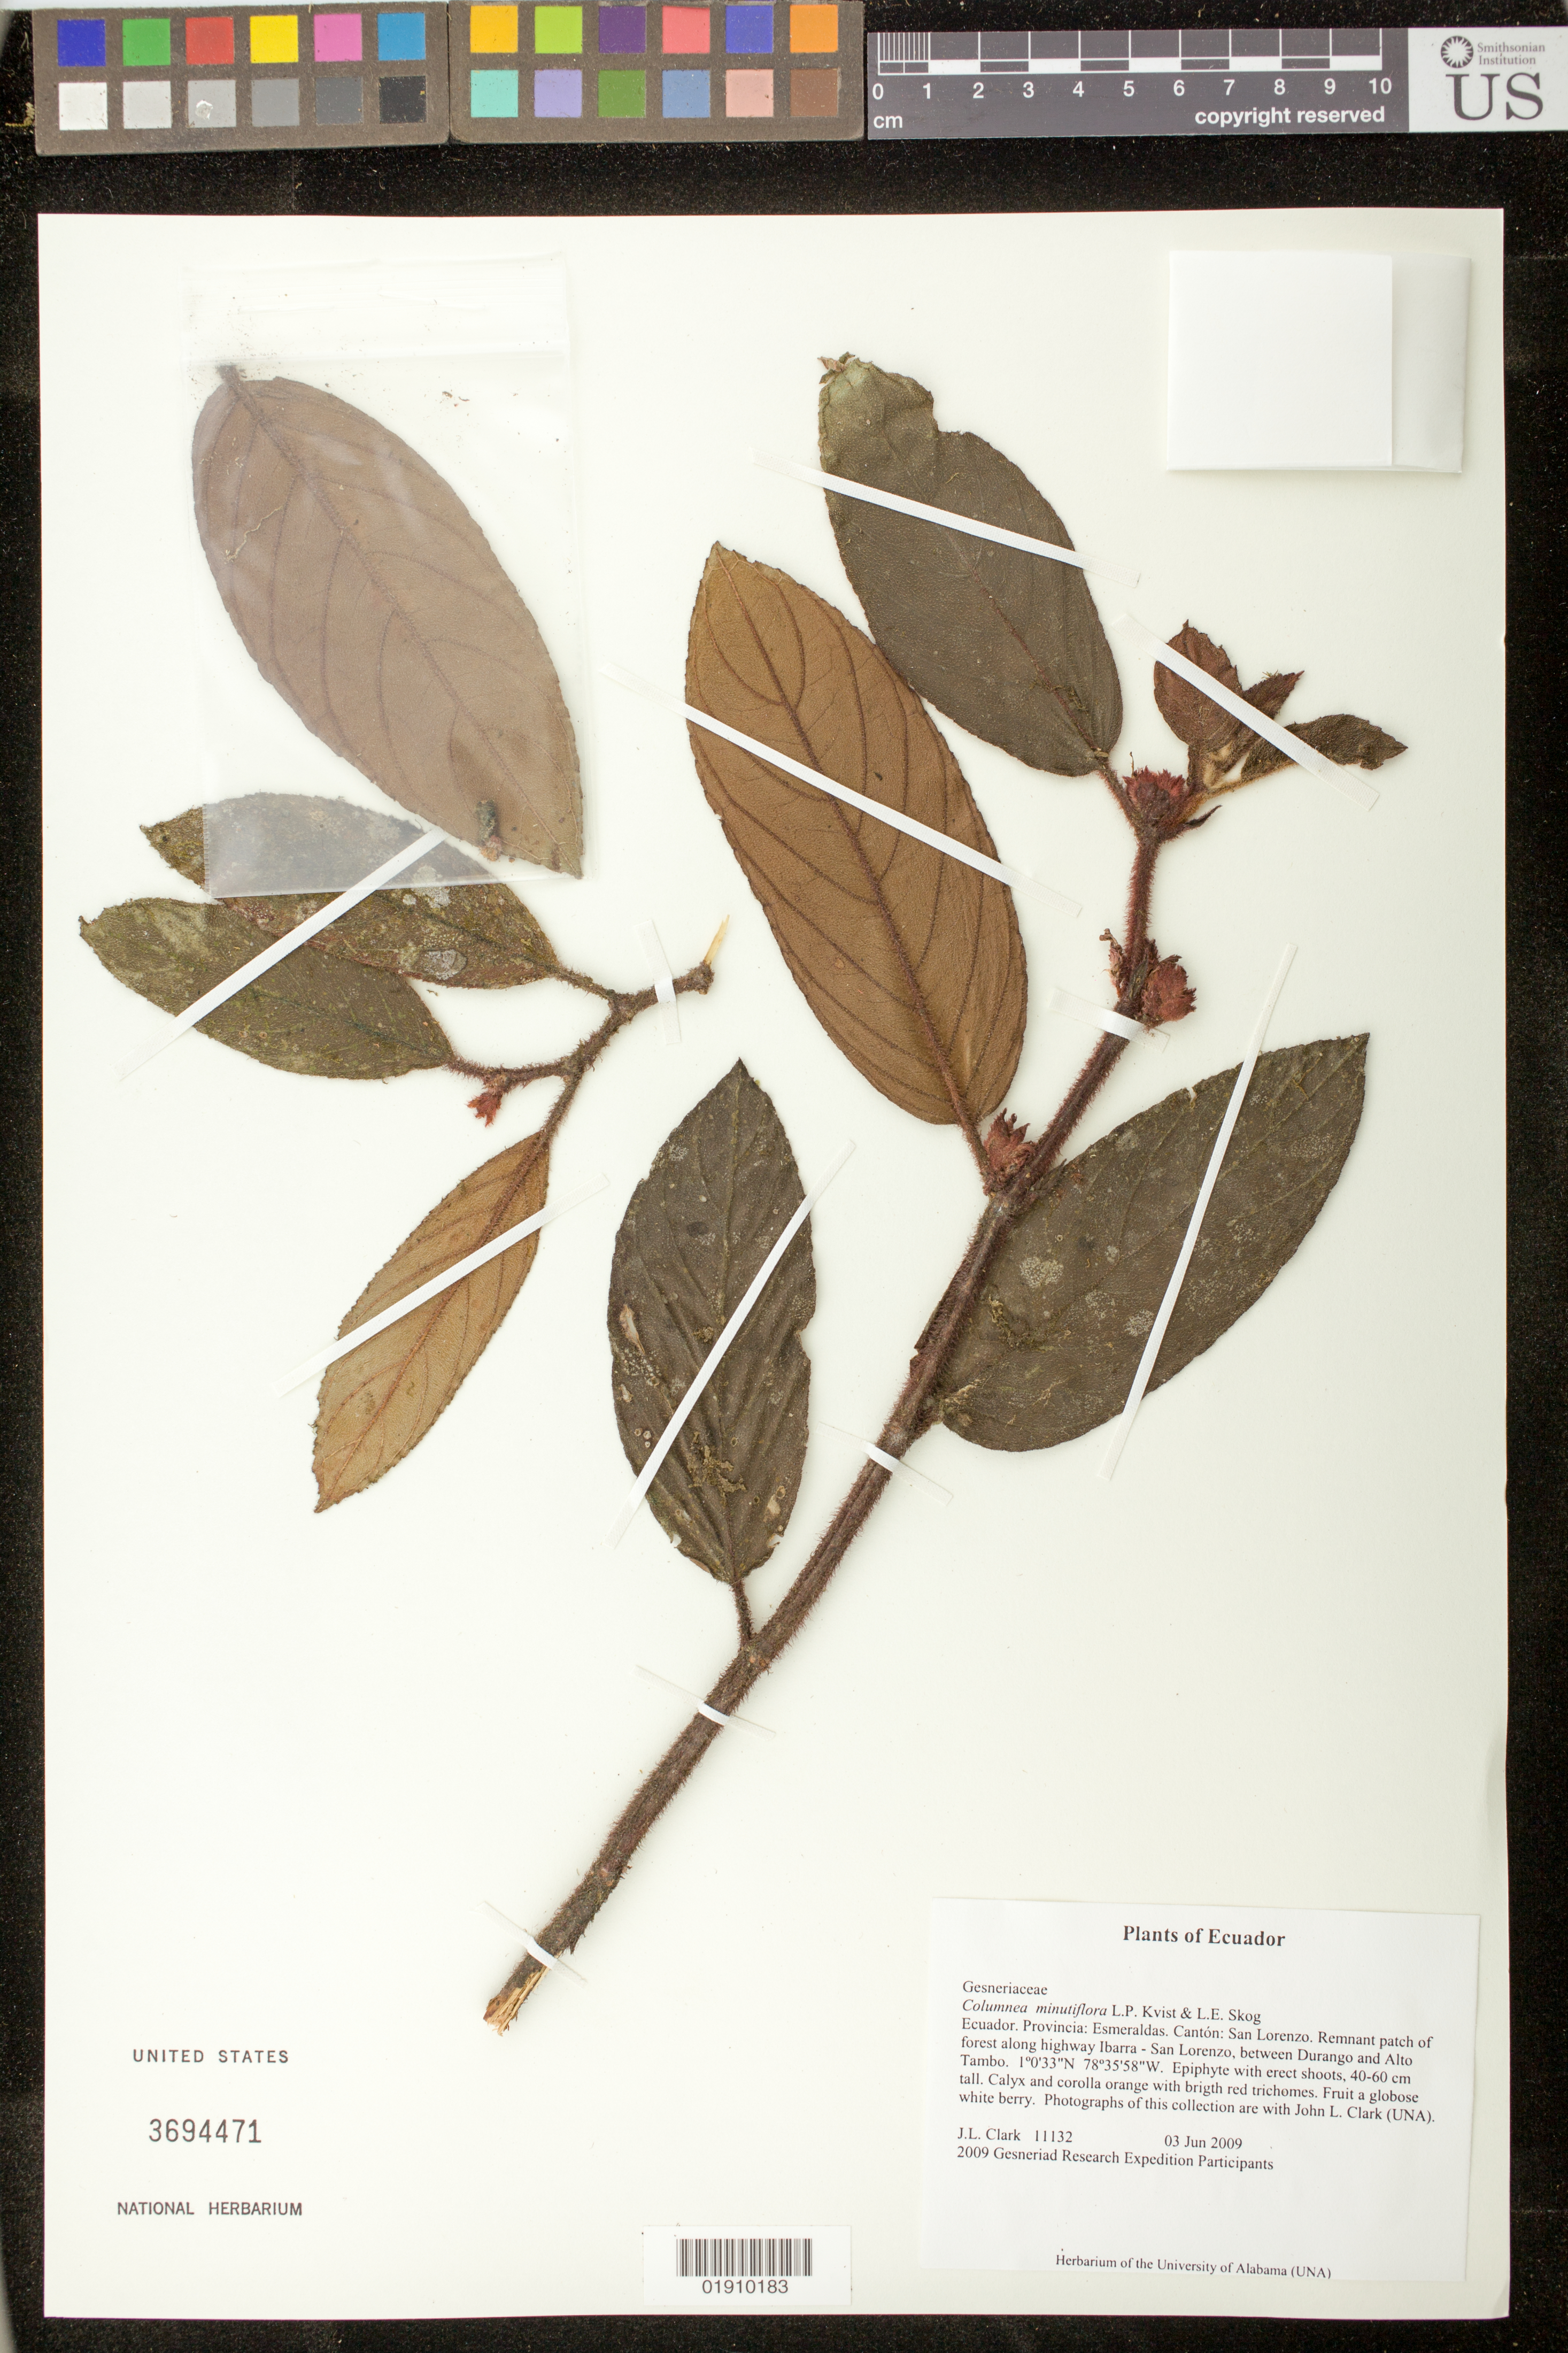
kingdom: Plantae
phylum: Tracheophyta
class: Magnoliopsida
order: Lamiales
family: Gesneriaceae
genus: Columnea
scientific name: Columnea flavohirsuta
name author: J.L. Clark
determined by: Clark, J. L.; Skog, Laurence E.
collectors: J. L. Clark & 2009 Gesneriad Research Expedition Participants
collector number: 11132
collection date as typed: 03 Jun 2009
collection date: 2009-06-03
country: Ecuador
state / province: Esmeraldas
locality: Ecuador. Provincia: Esmeraldas. Canton: San Lorenzo. Remnant patch of forest along highway Ibarra-San Lorenzo, between Durango and Alto Tambo.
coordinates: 1 0 33 N, 78 35 58 W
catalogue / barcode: US 3694471